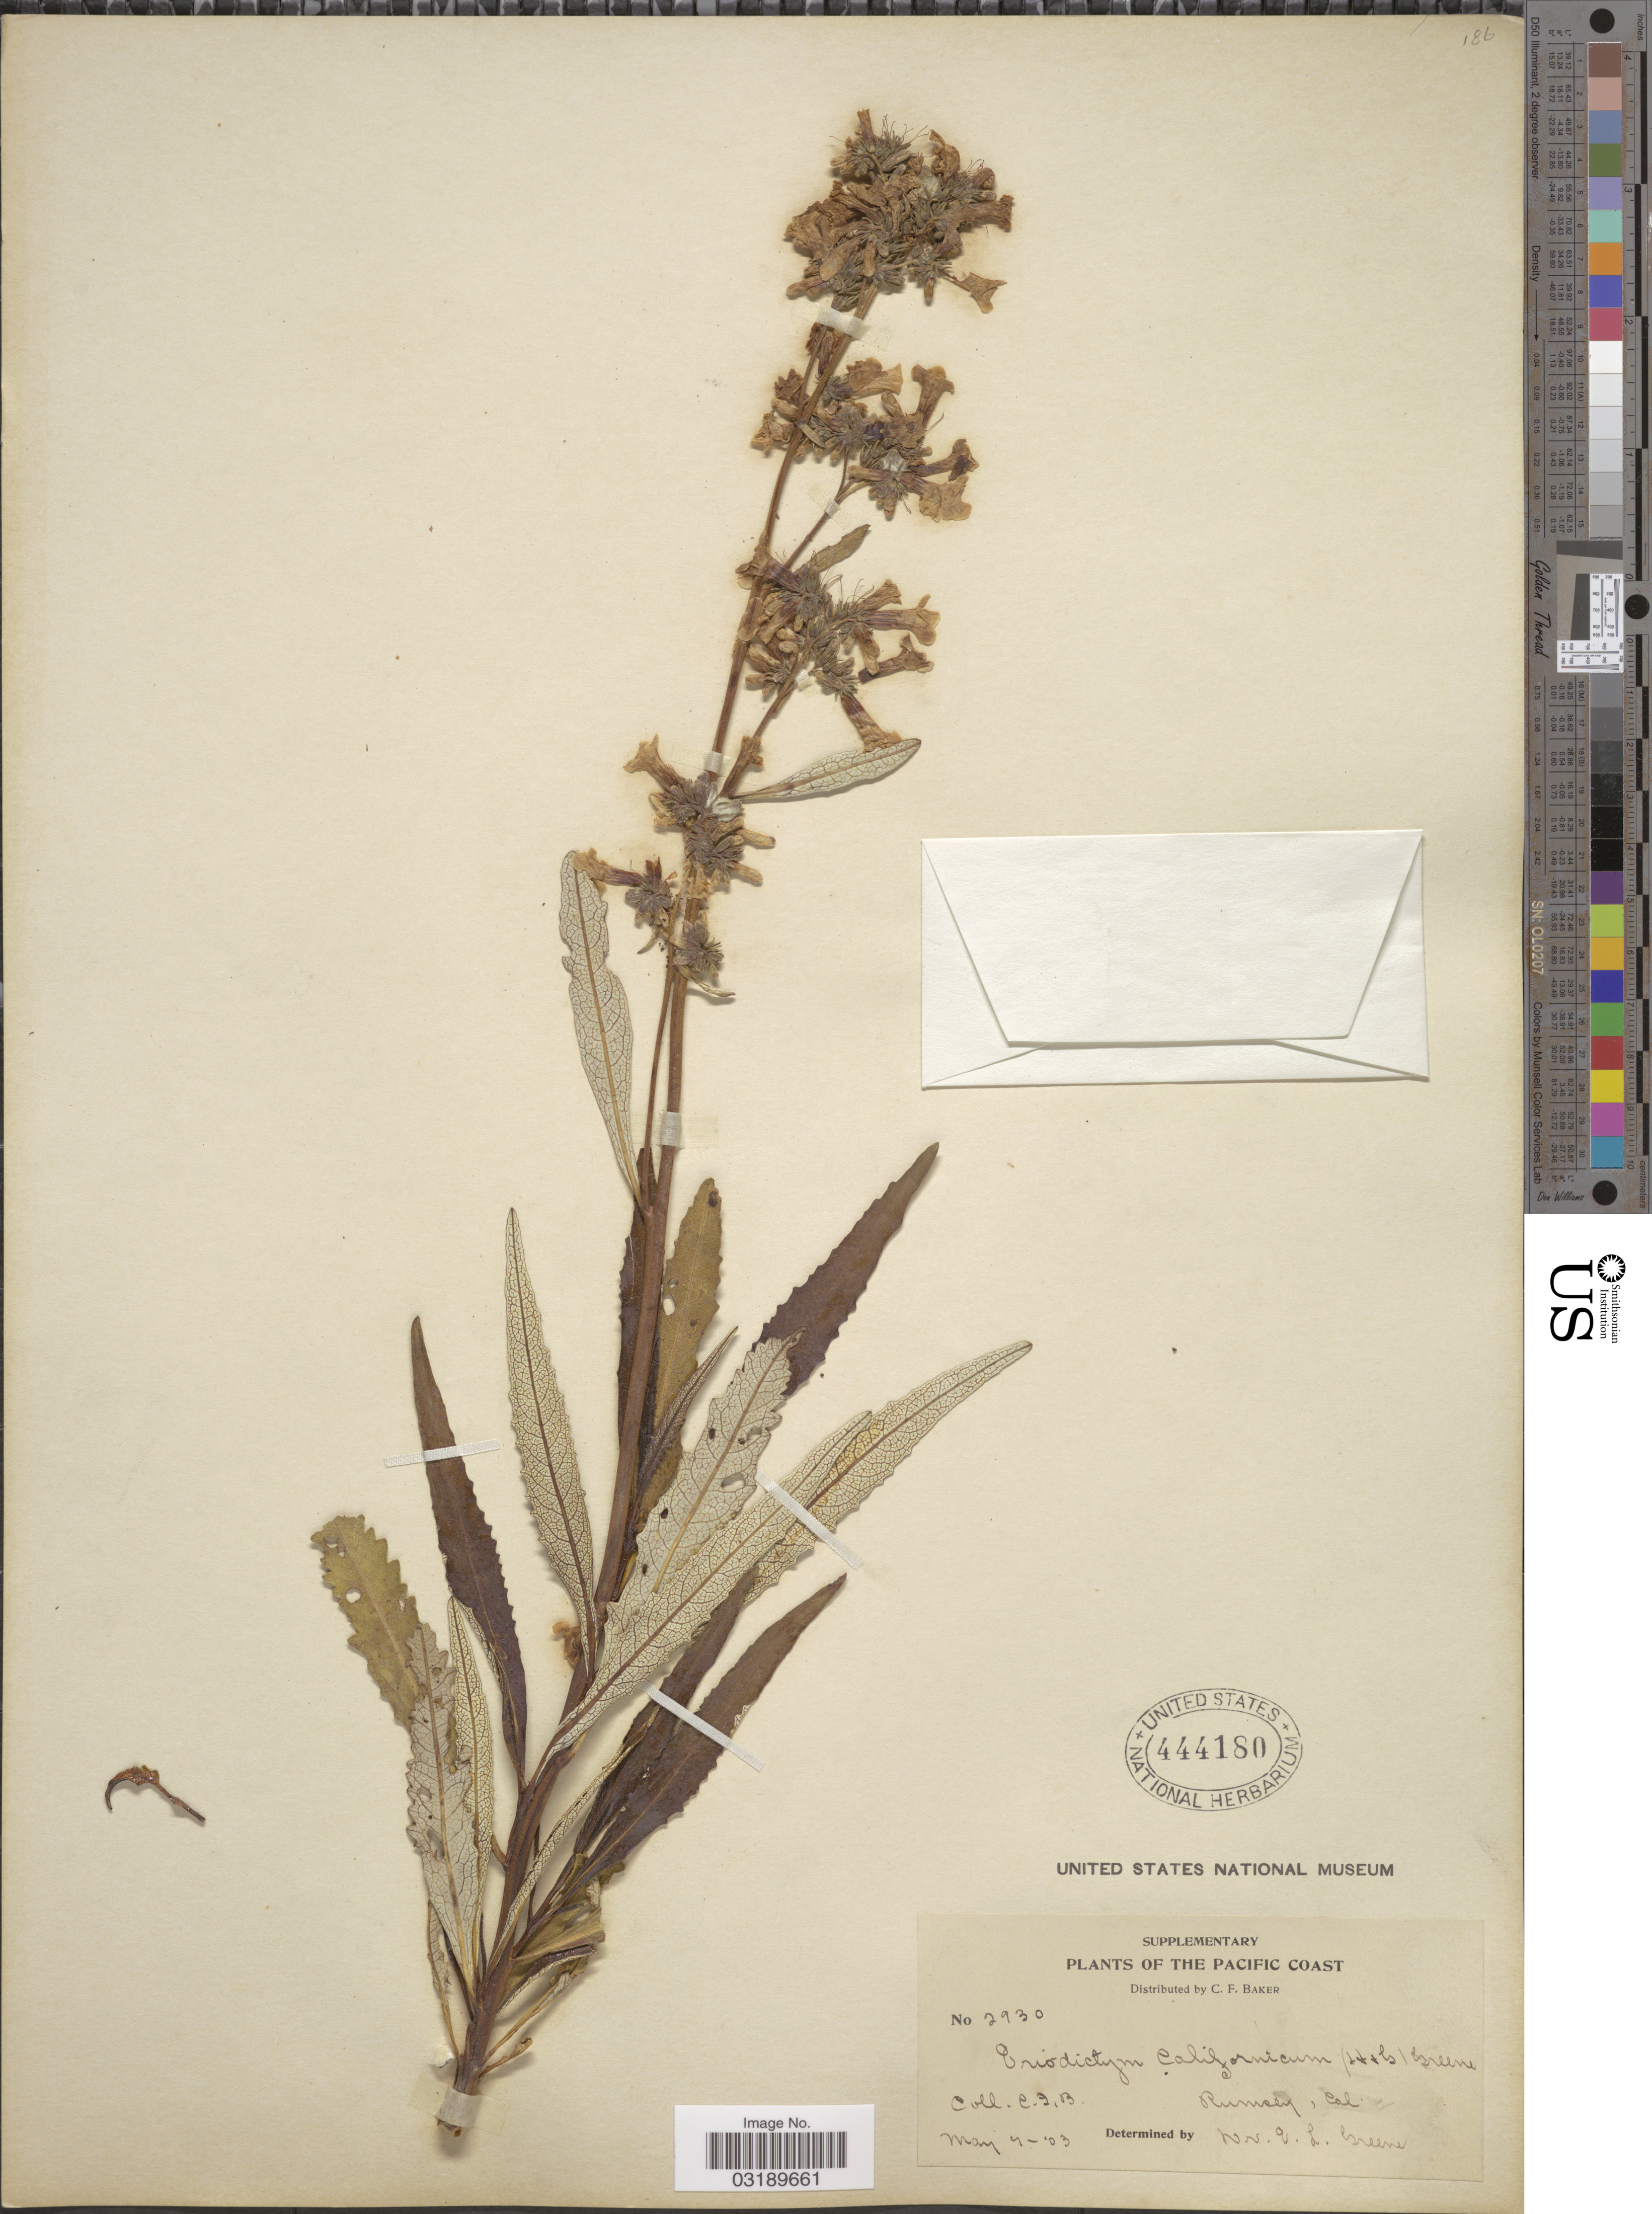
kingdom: Plantae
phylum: Tracheophyta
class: Magnoliopsida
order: Boraginales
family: Namaceae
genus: Eriodictyon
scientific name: Eriodictyon californicum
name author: (Hook. & Arn.) Torr.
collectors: C. F. Baker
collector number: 2930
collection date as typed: Transcribed d/m/y: 9/5/3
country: United States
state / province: California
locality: The Pacific Coast. Rumsey, Cal.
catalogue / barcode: US 444180